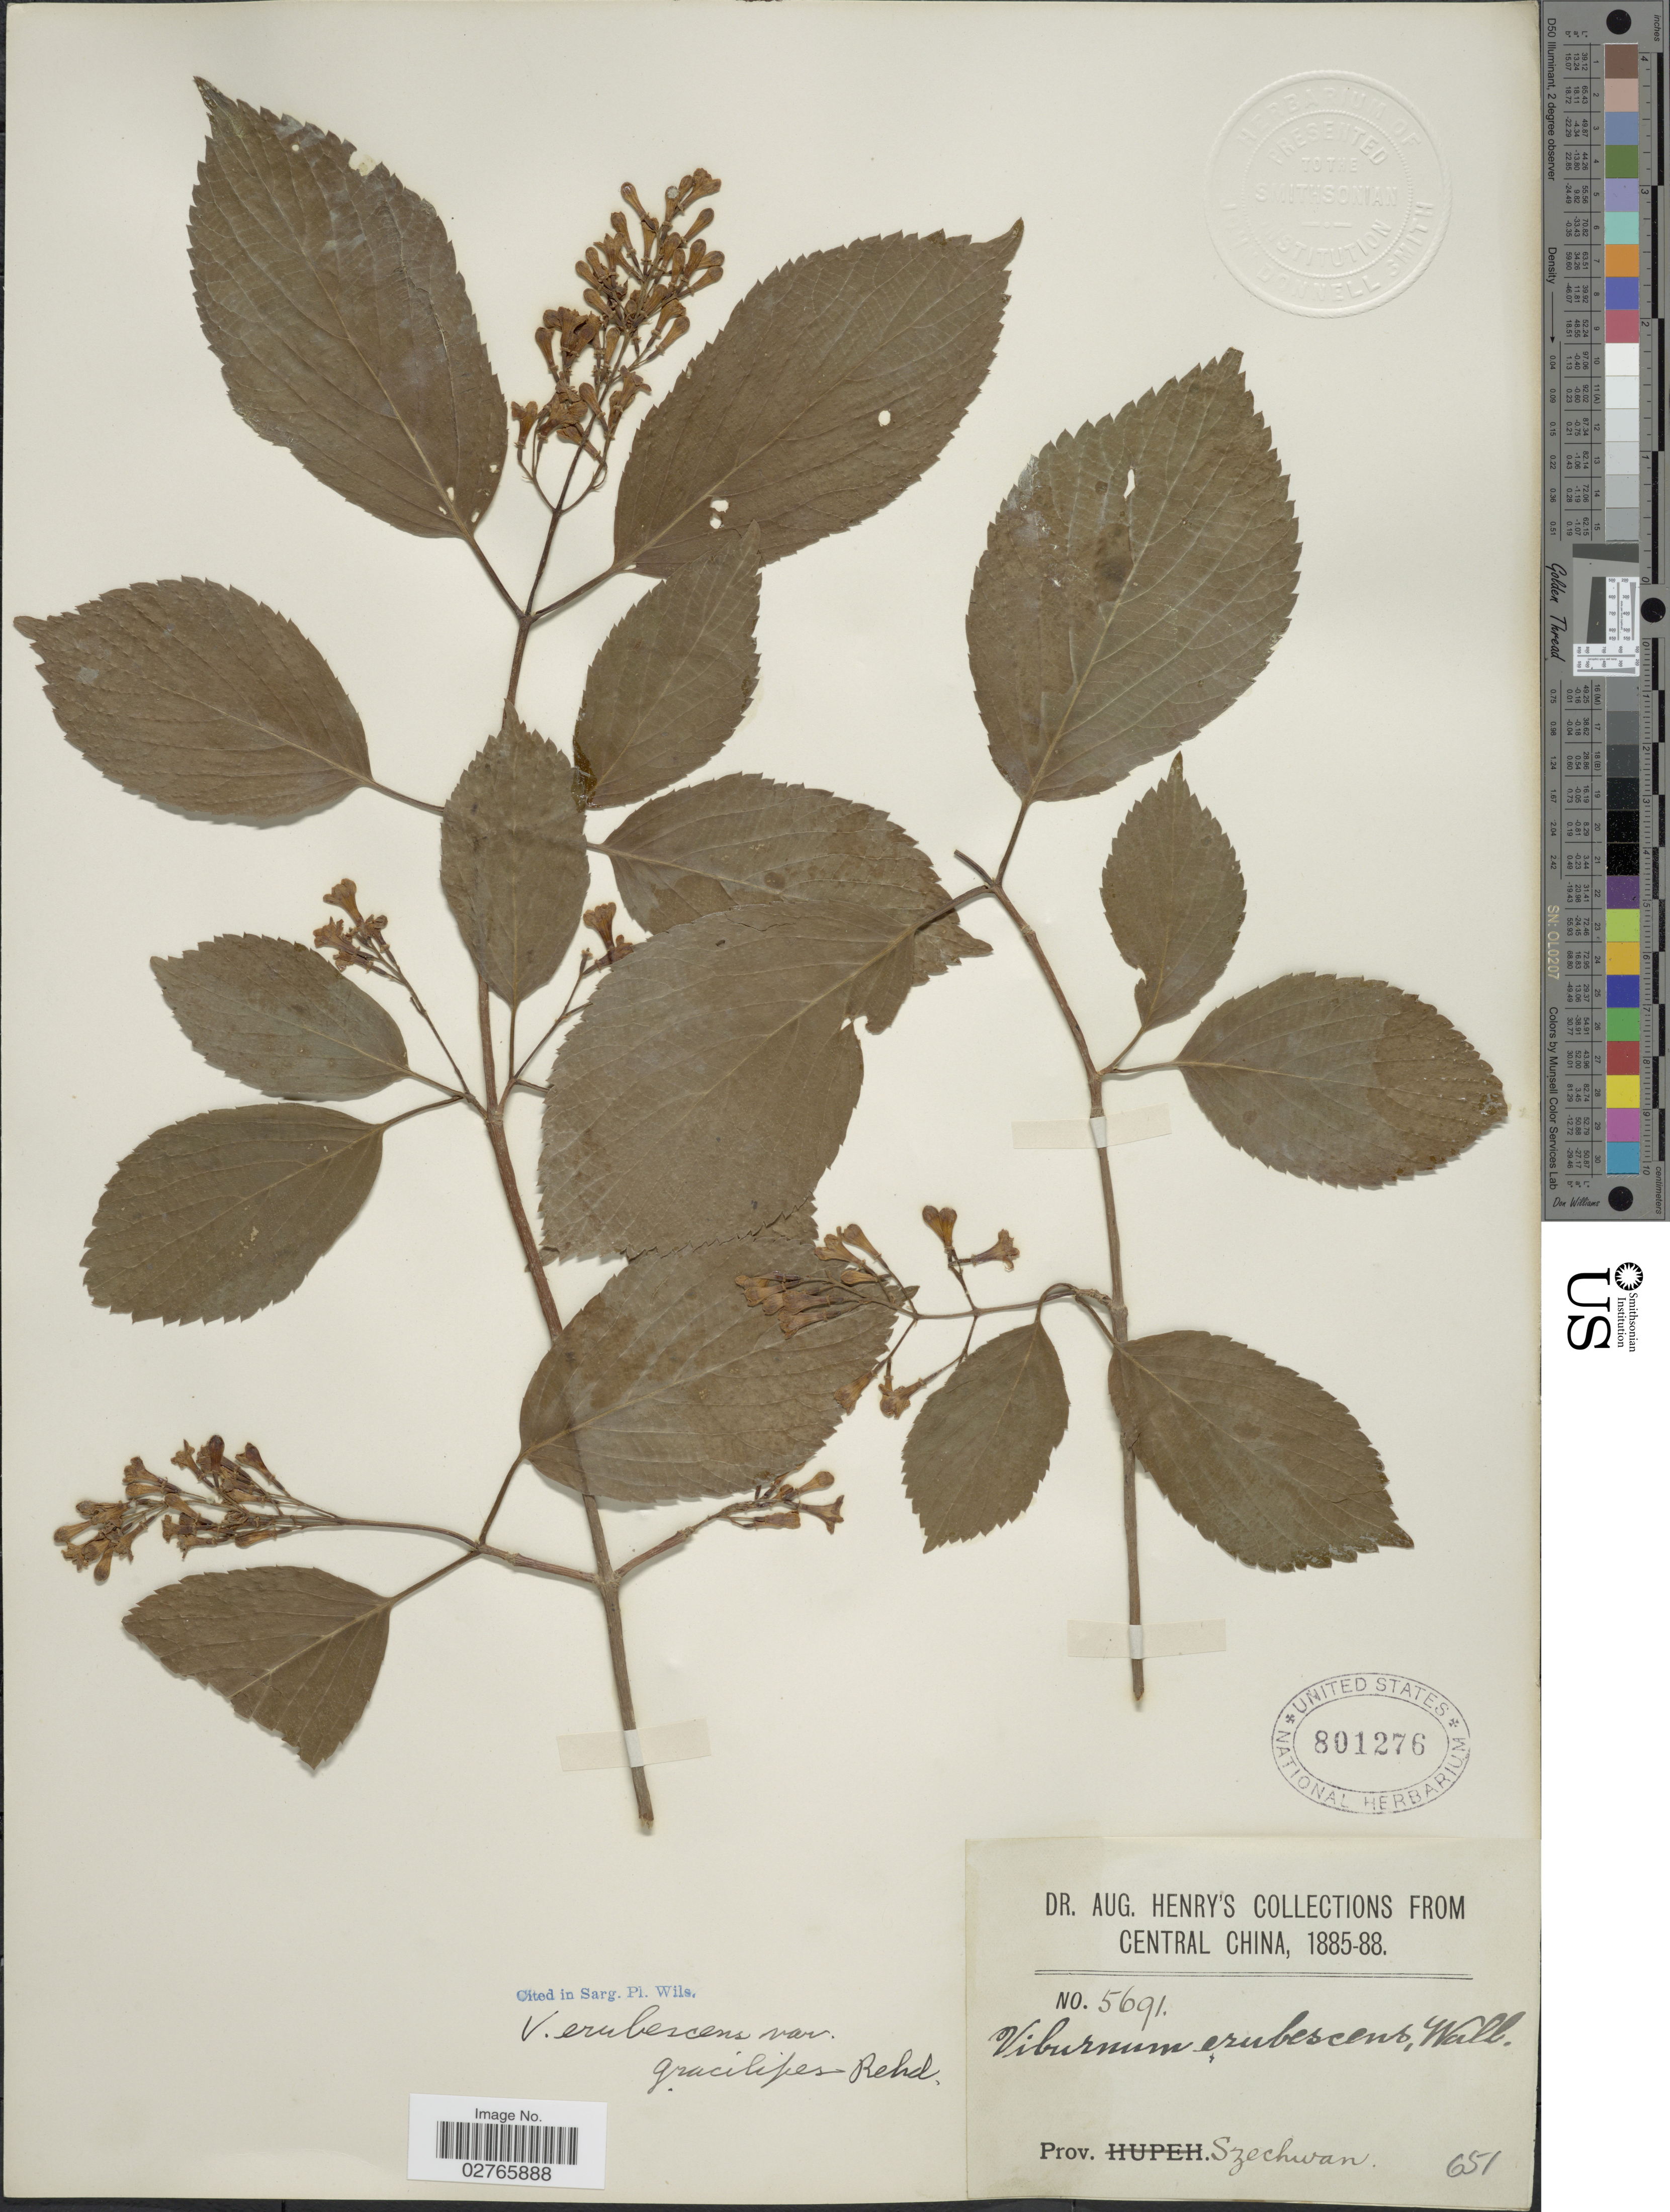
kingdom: Plantae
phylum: Tracheophyta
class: Magnoliopsida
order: Dipsacales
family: Viburnaceae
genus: Viburnum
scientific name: Viburnum erubescens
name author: Wall.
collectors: A. Henry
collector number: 5691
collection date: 1885/1888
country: China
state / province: Sichuan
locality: Central China. Prov. Szechwan.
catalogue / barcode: US 801276